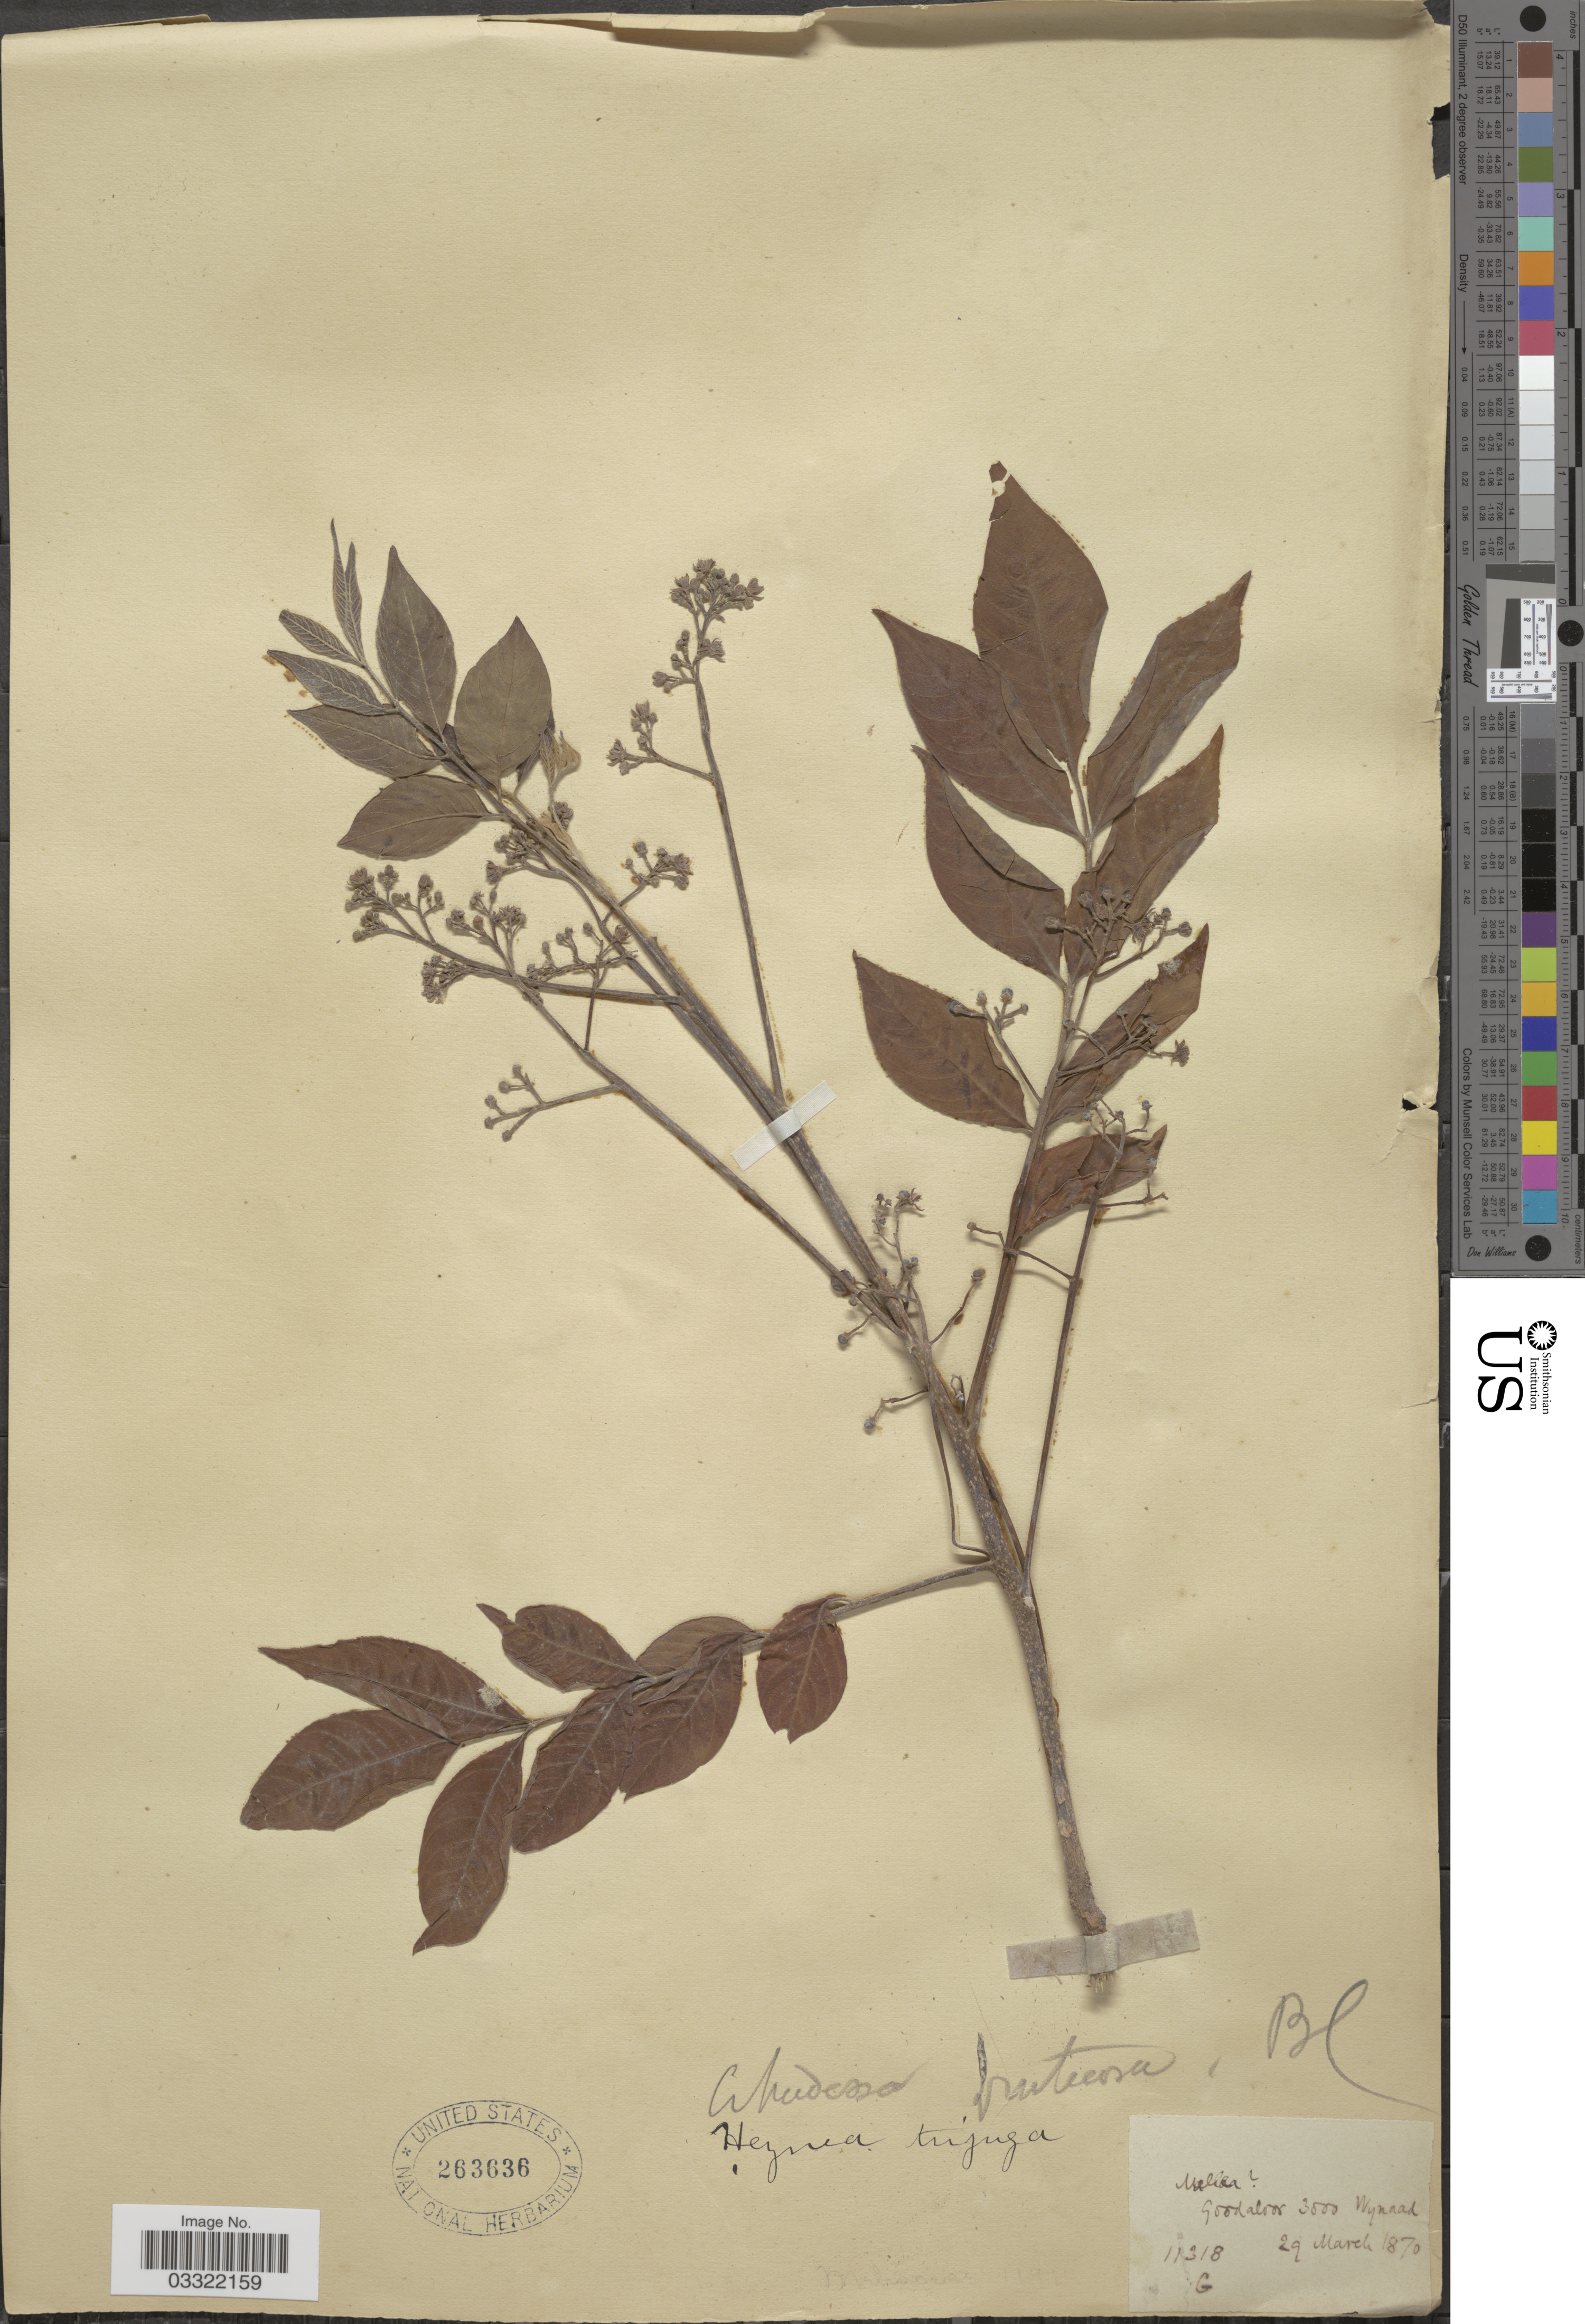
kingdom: Plantae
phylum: Tracheophyta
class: Magnoliopsida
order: Sapindales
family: Meliaceae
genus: Heynea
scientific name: Heynea trijuga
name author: Roxb.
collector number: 11318G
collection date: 1870-03-29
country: India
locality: Goodaloor. Wynaad.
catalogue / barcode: US 263636